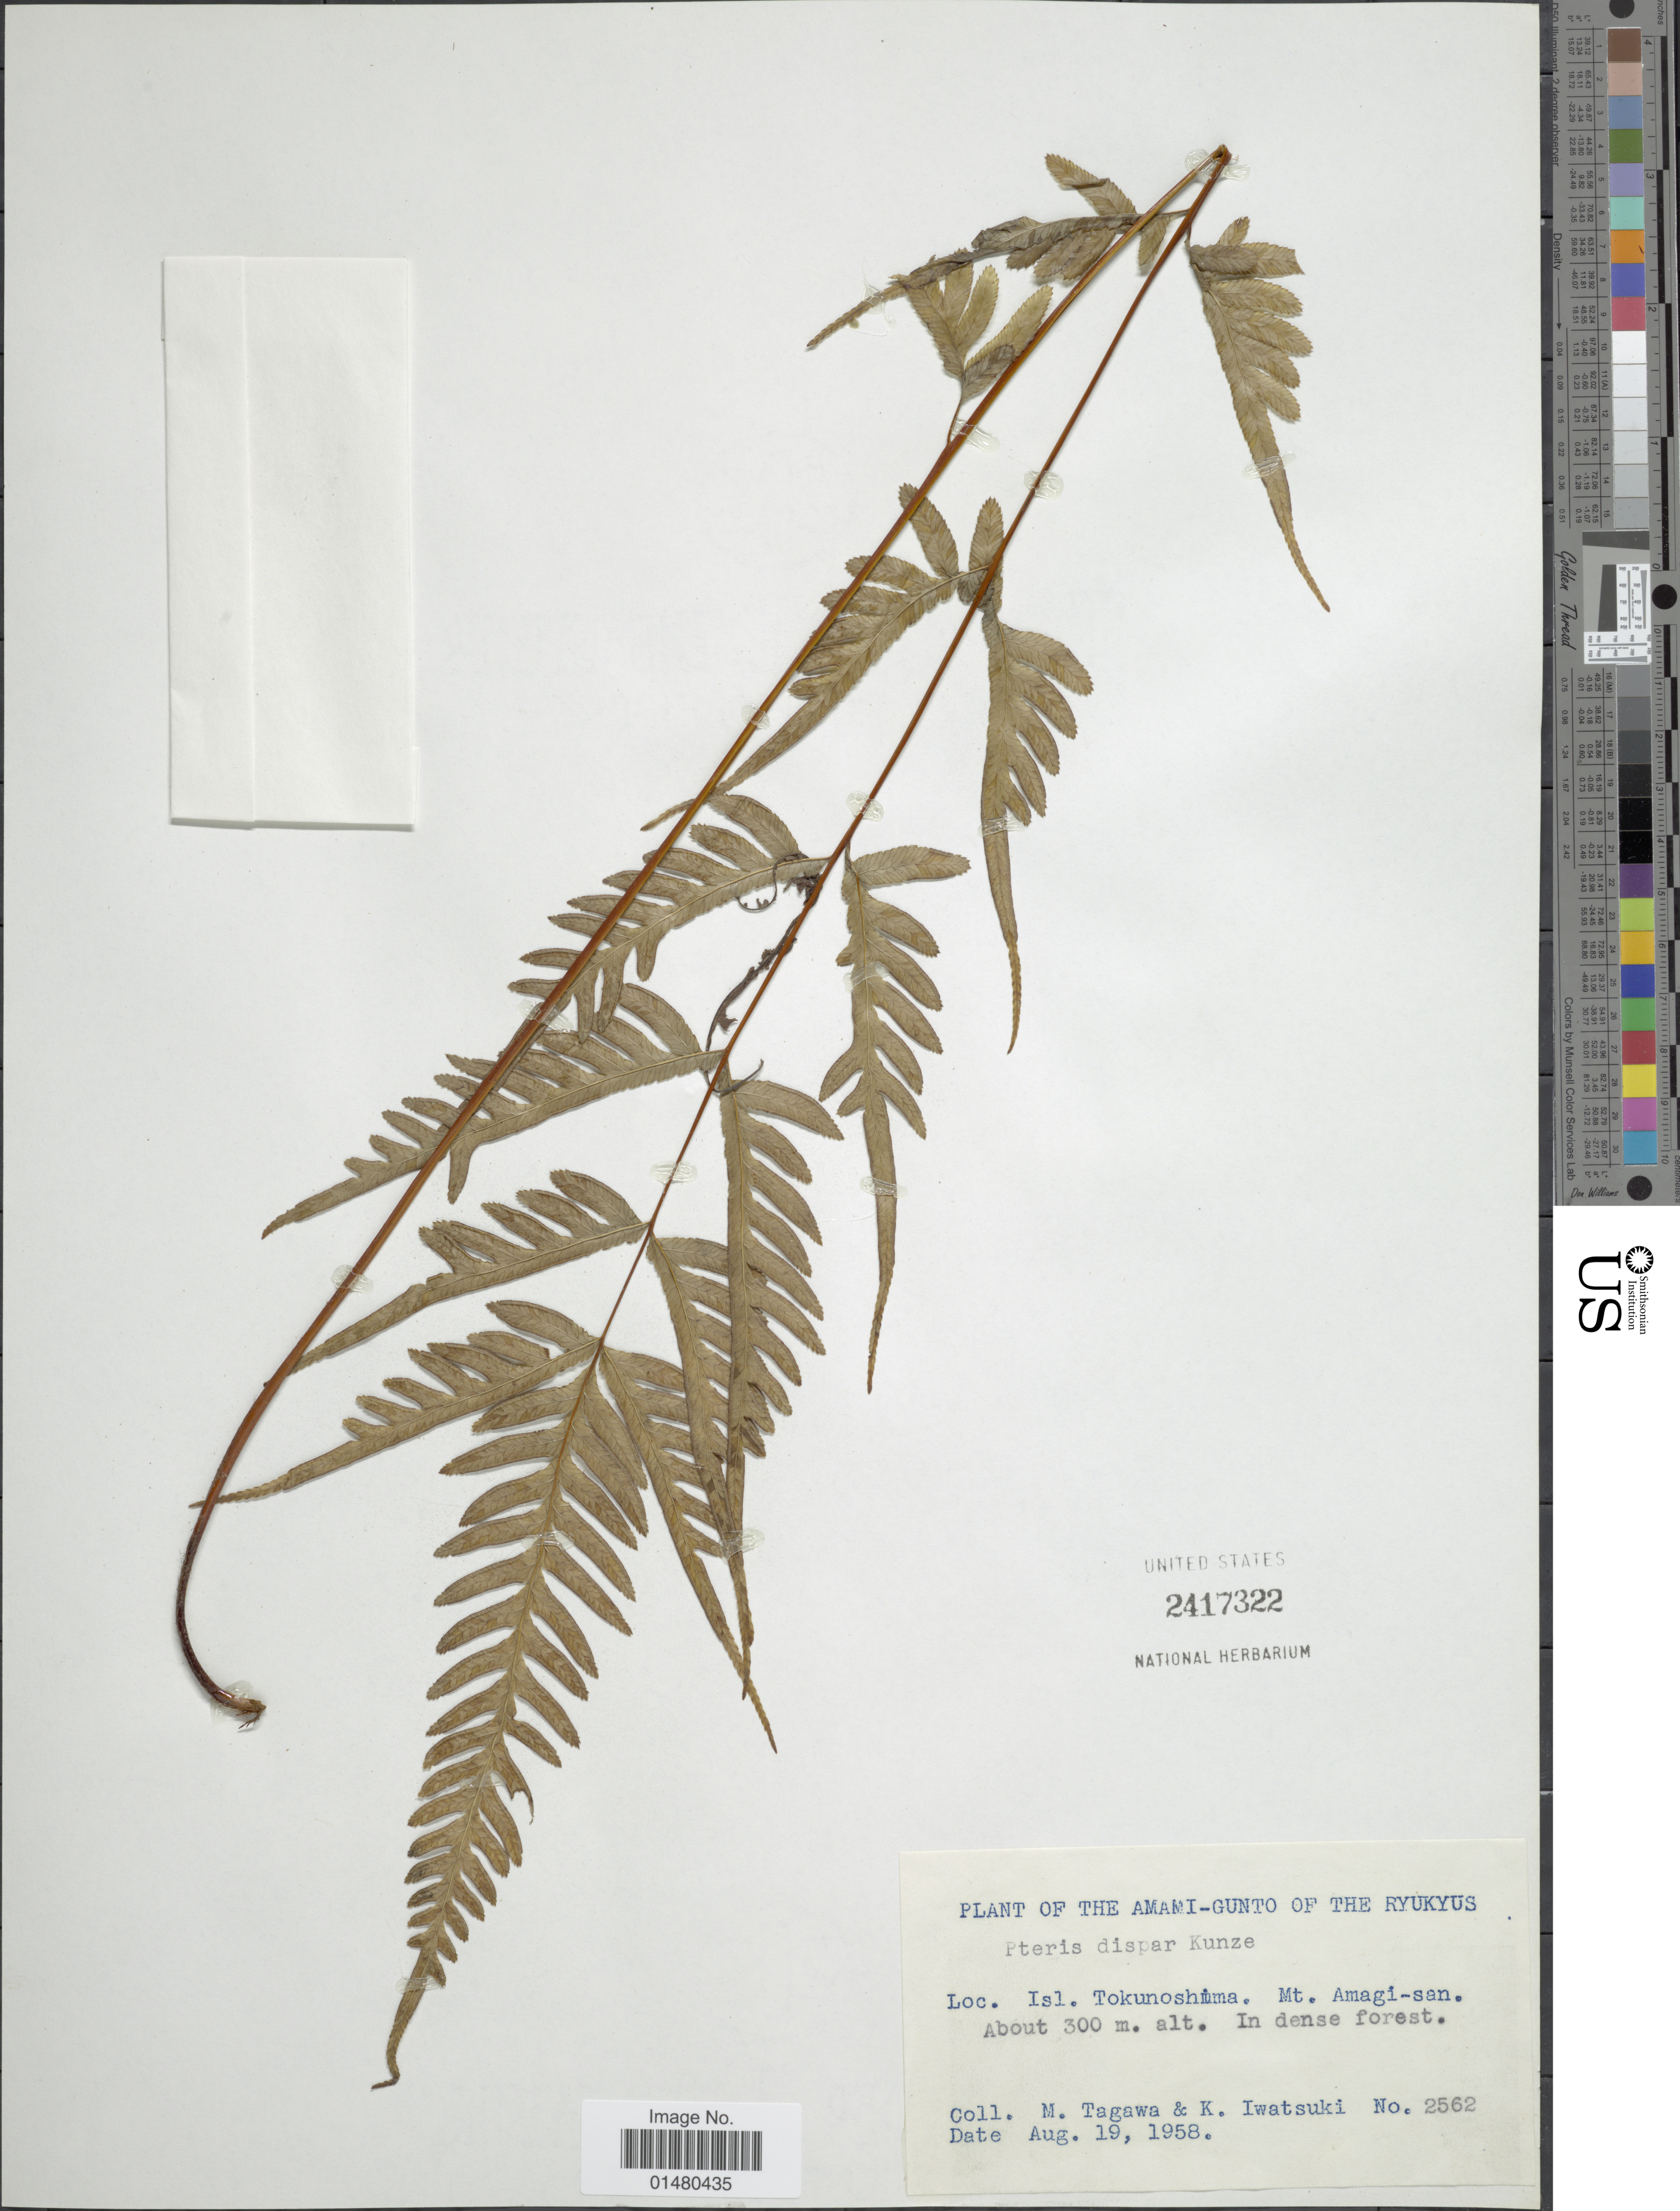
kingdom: Plantae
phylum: Tracheophyta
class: Polypodiopsida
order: Polypodiales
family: Pteridaceae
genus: Pteris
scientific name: Pteris dispar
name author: Kunze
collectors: M. Tagawa & K. Iwatsuki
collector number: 2562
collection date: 1958-08-19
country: Japan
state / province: Tokusima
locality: The Amami-Gunto of the Ryukyus, Isl. Tokunoshima.Mt Amagi-san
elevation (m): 300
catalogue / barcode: US 2417322